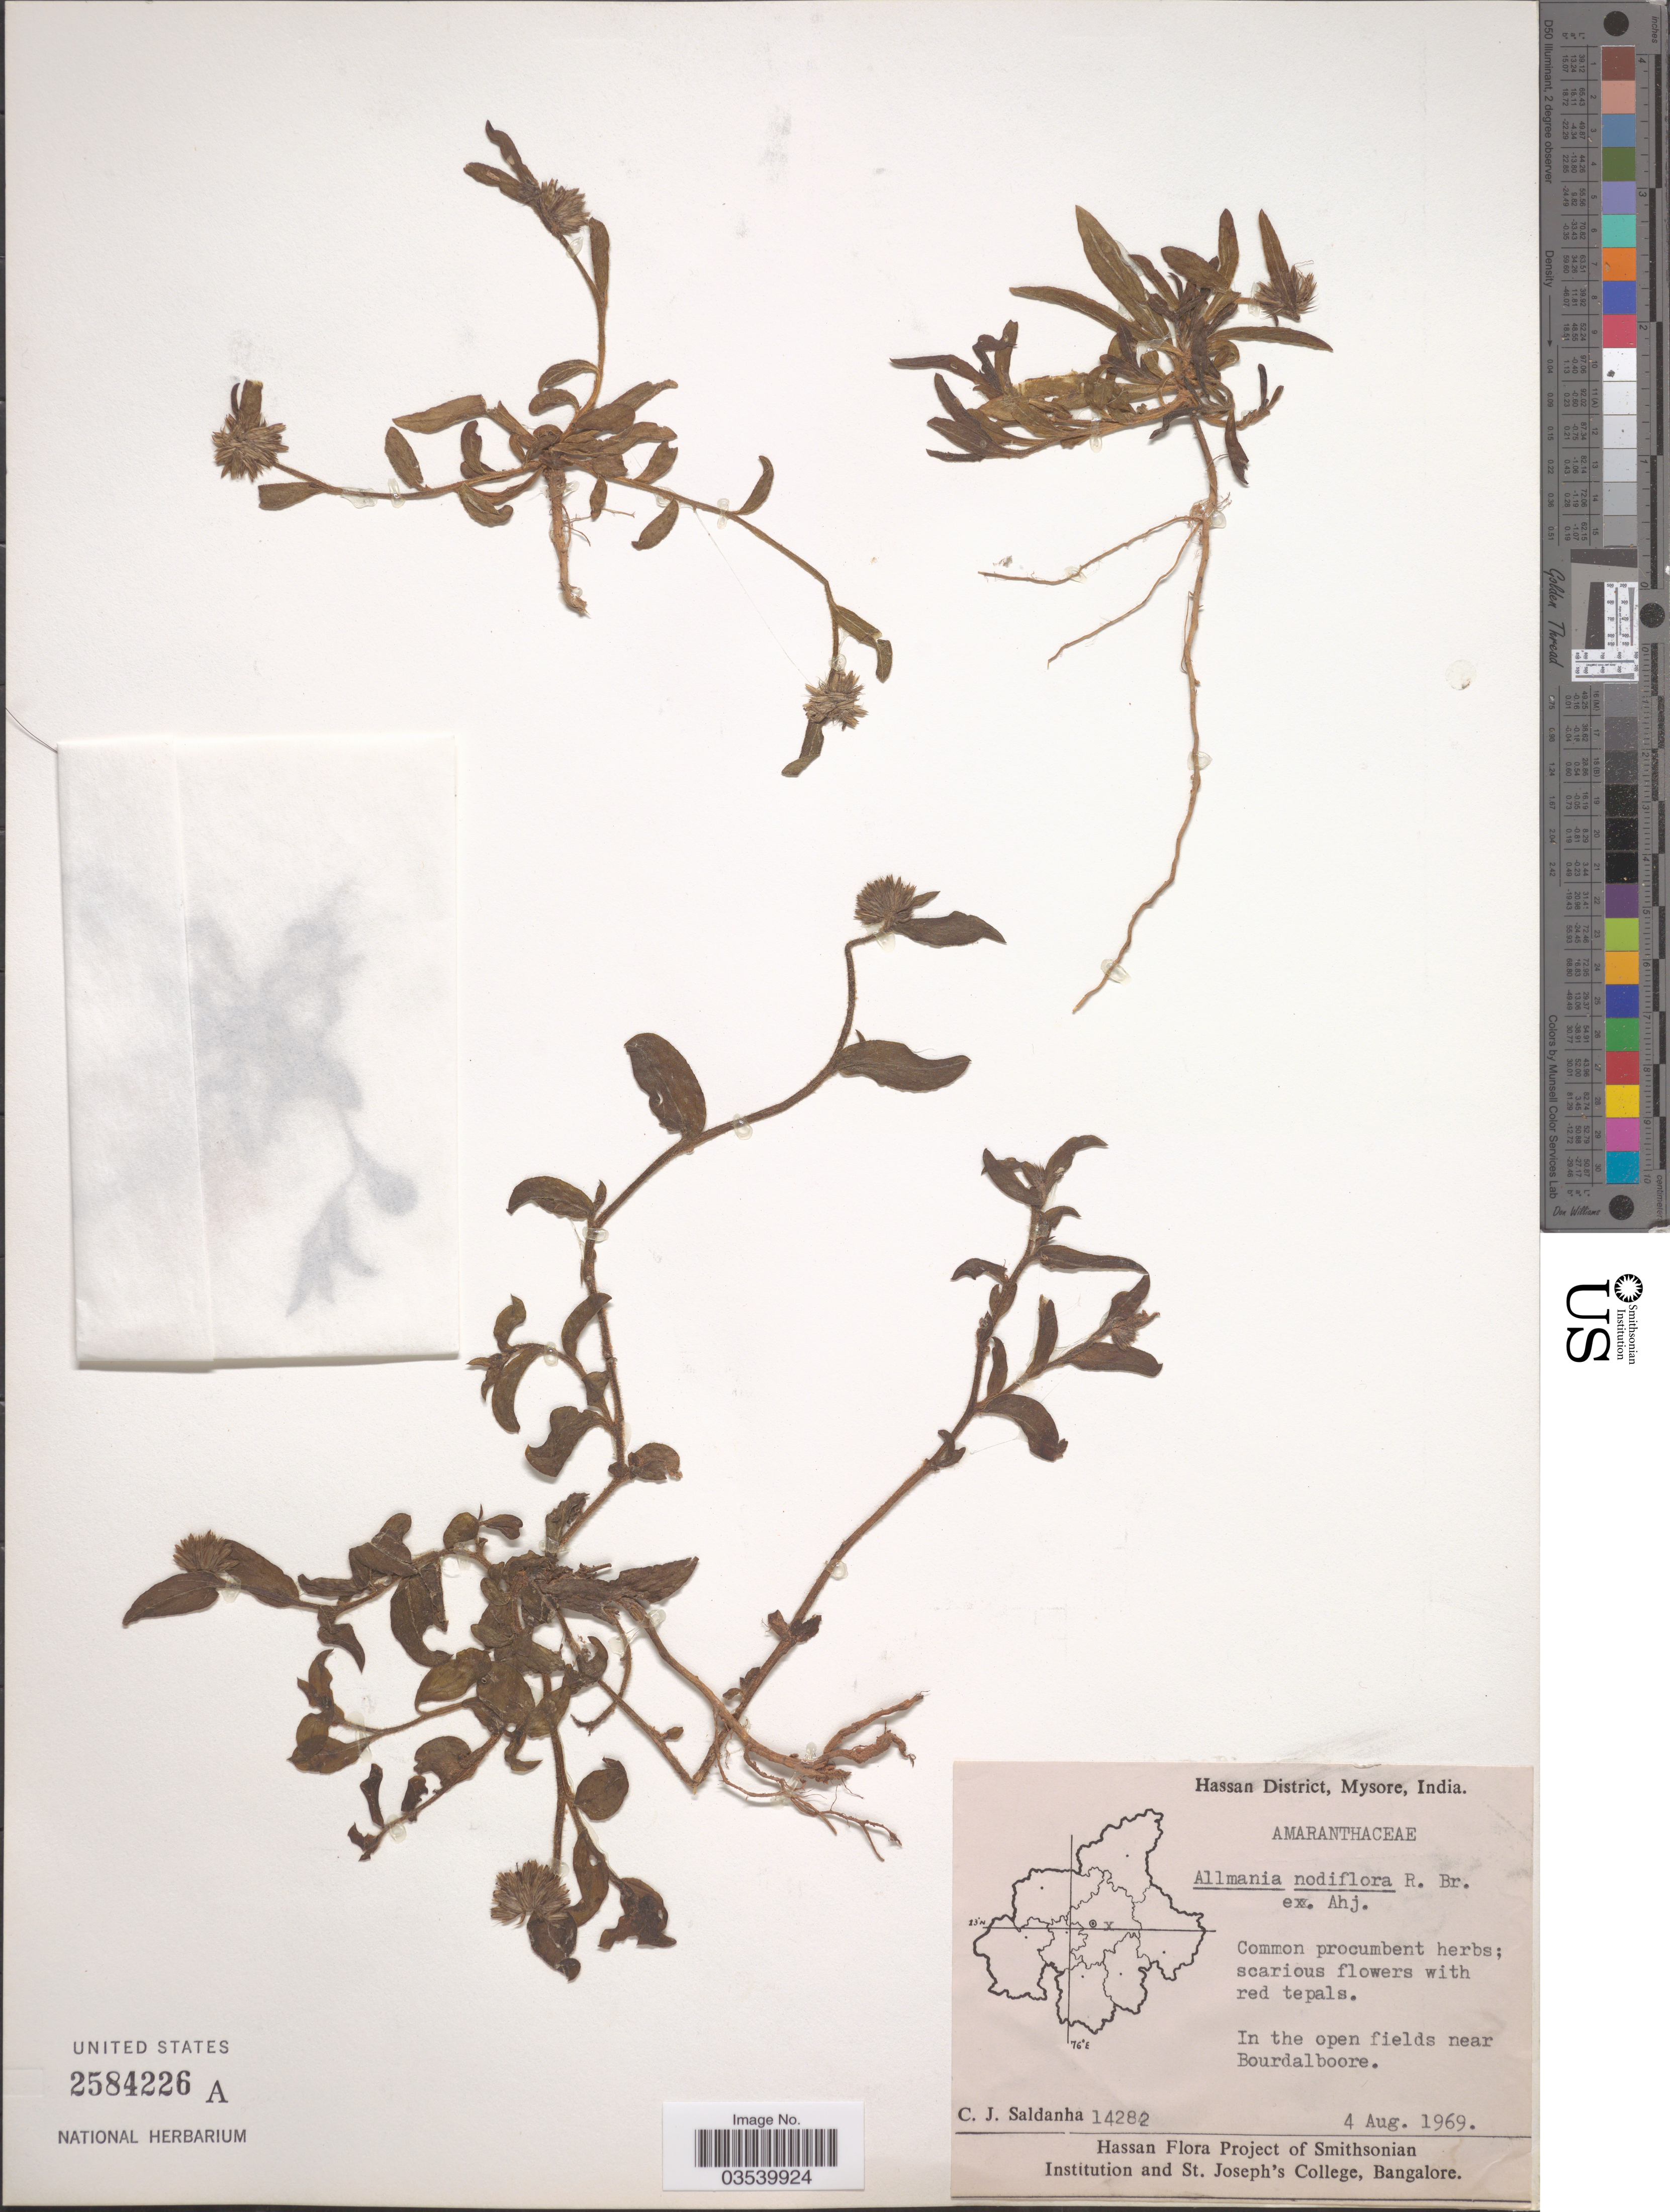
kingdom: Plantae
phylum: Tracheophyta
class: Magnoliopsida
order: Caryophyllales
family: Amaranthaceae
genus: Allmania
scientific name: Allmania nodiflora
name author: (L.) R. Br. ex Wight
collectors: C. J. Saldanha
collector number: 14282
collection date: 1969-08-04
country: India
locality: Hassan District, Mysore. In the open fields near Bourdalboore.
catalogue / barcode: US 2584226A